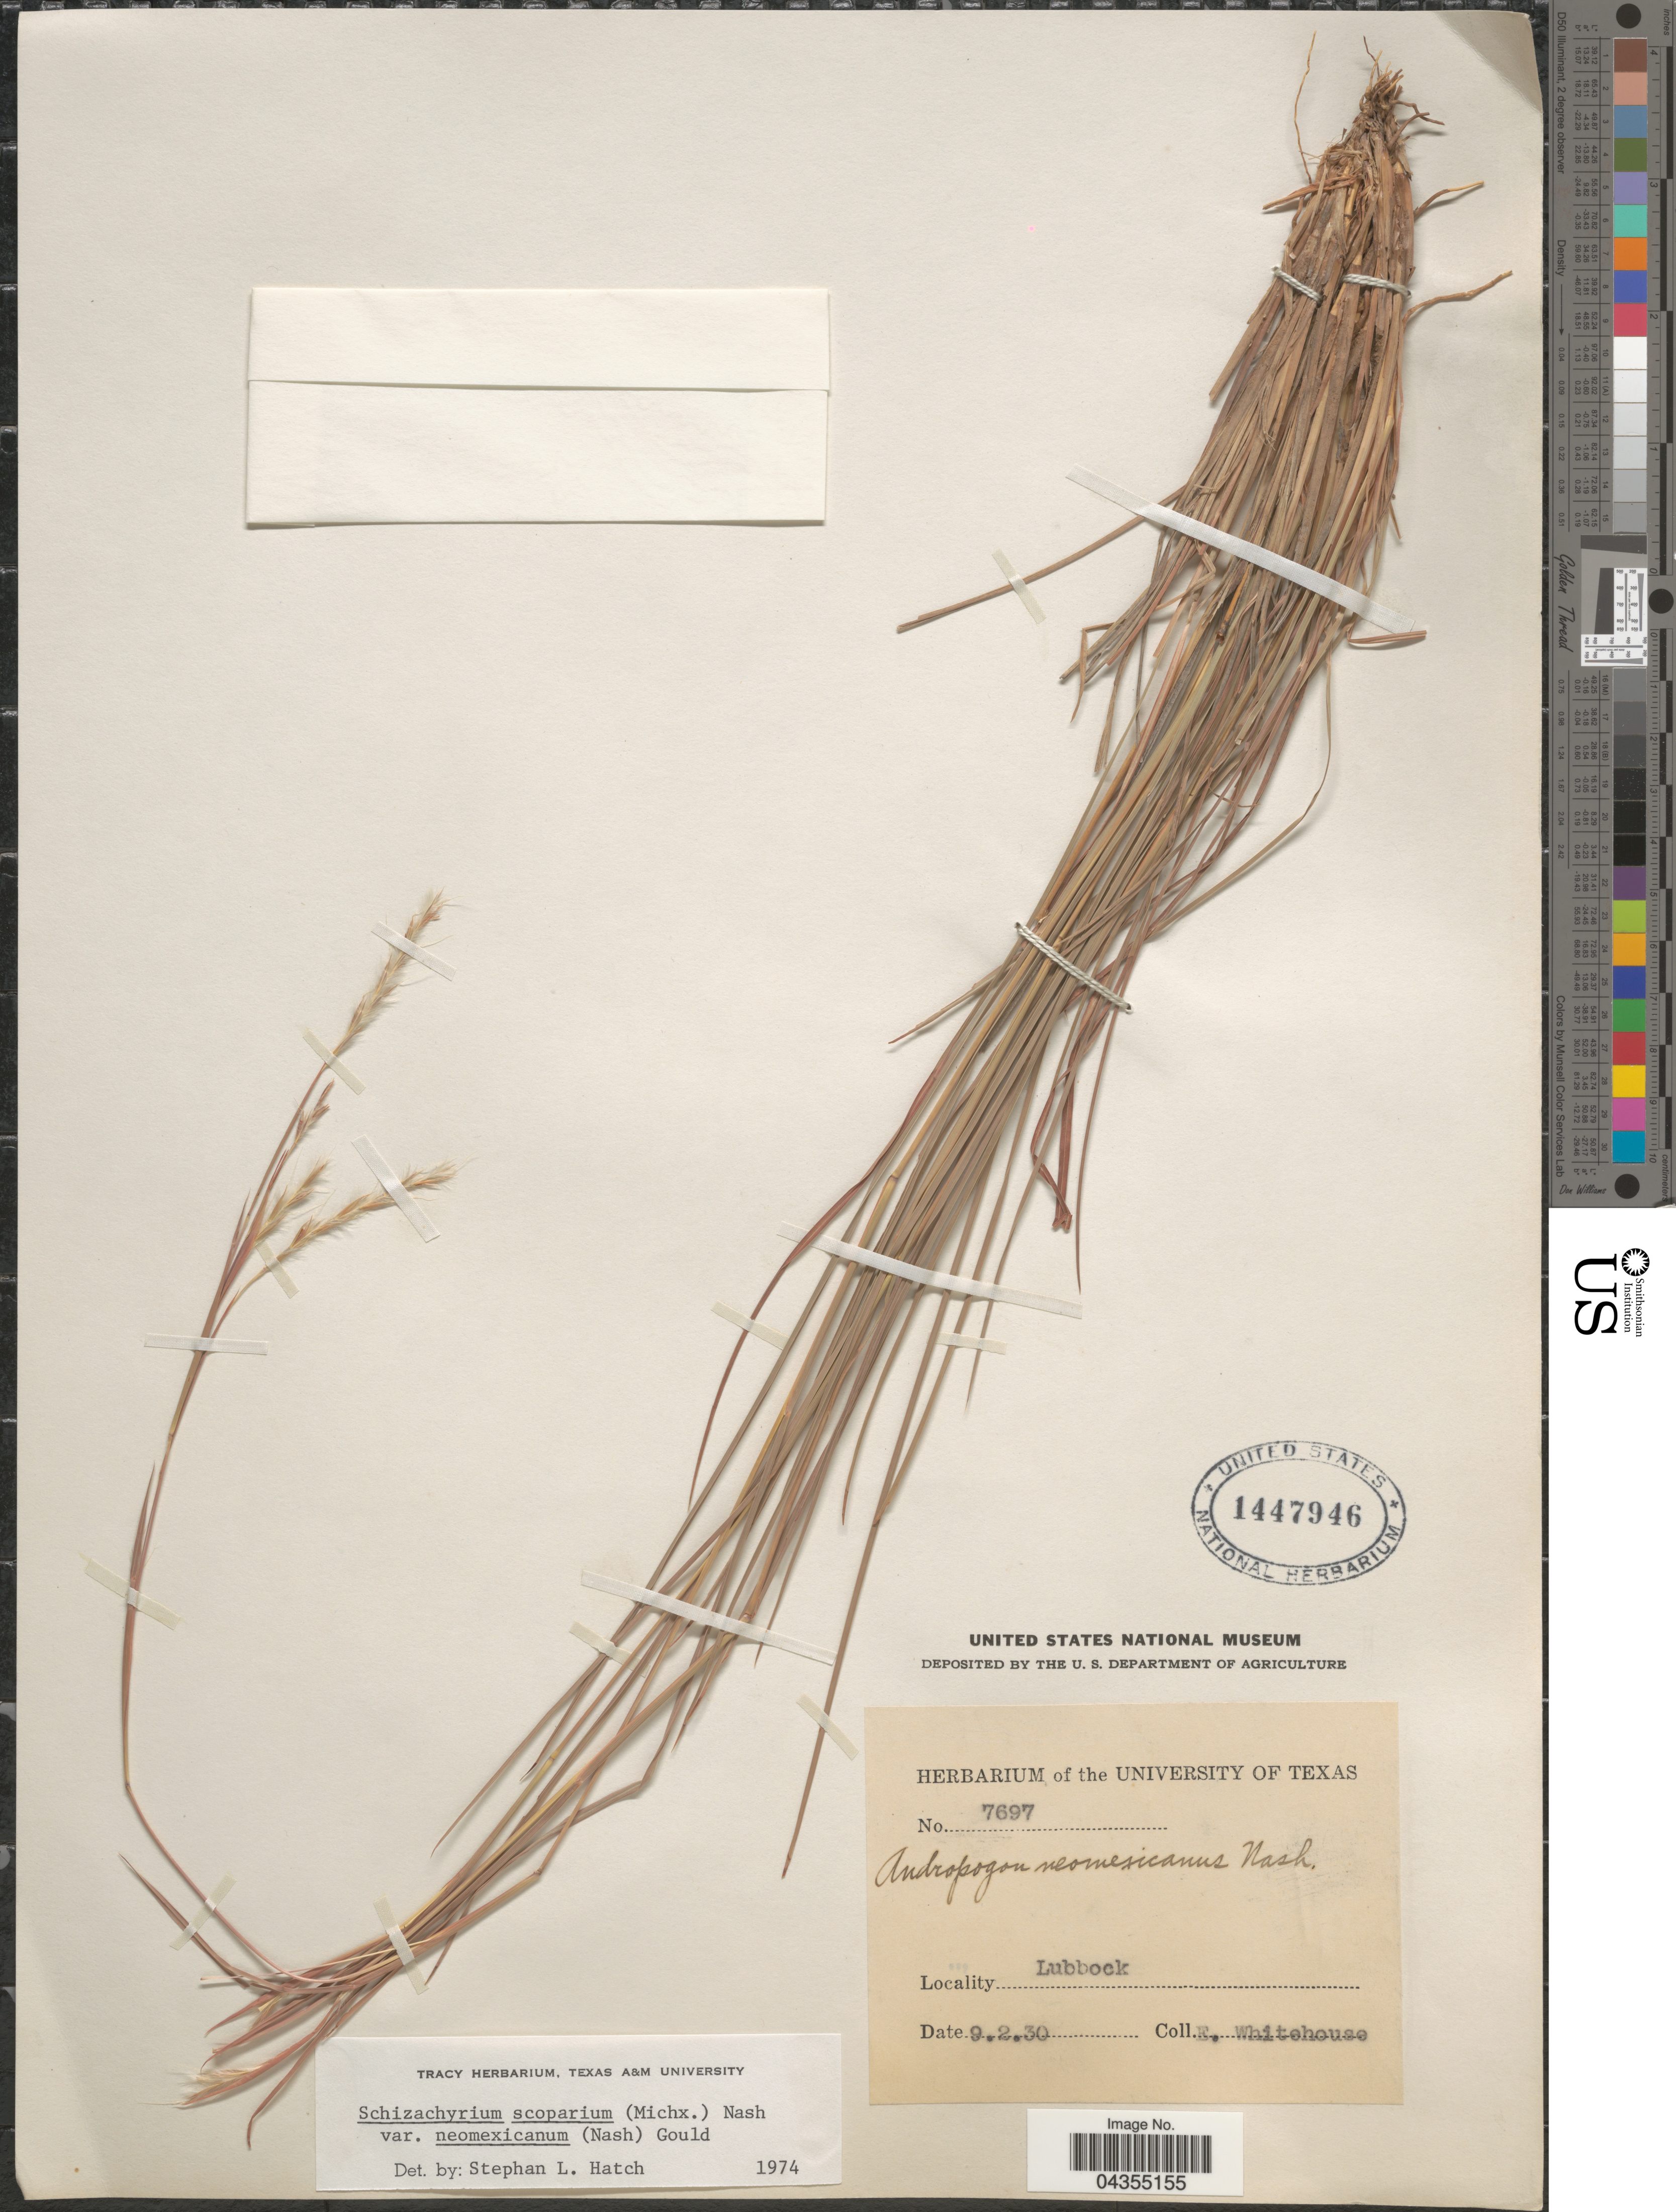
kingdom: Plantae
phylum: Tracheophyta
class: Liliopsida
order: Poales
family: Poaceae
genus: Schizachyrium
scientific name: Schizachyrium scoparium var. neomexicanum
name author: (Nash) Gould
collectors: E. Whitehouse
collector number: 7697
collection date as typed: Transcribed d/m/y: 2/9/30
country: United States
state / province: Texas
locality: Lubbock.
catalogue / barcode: US 1447946